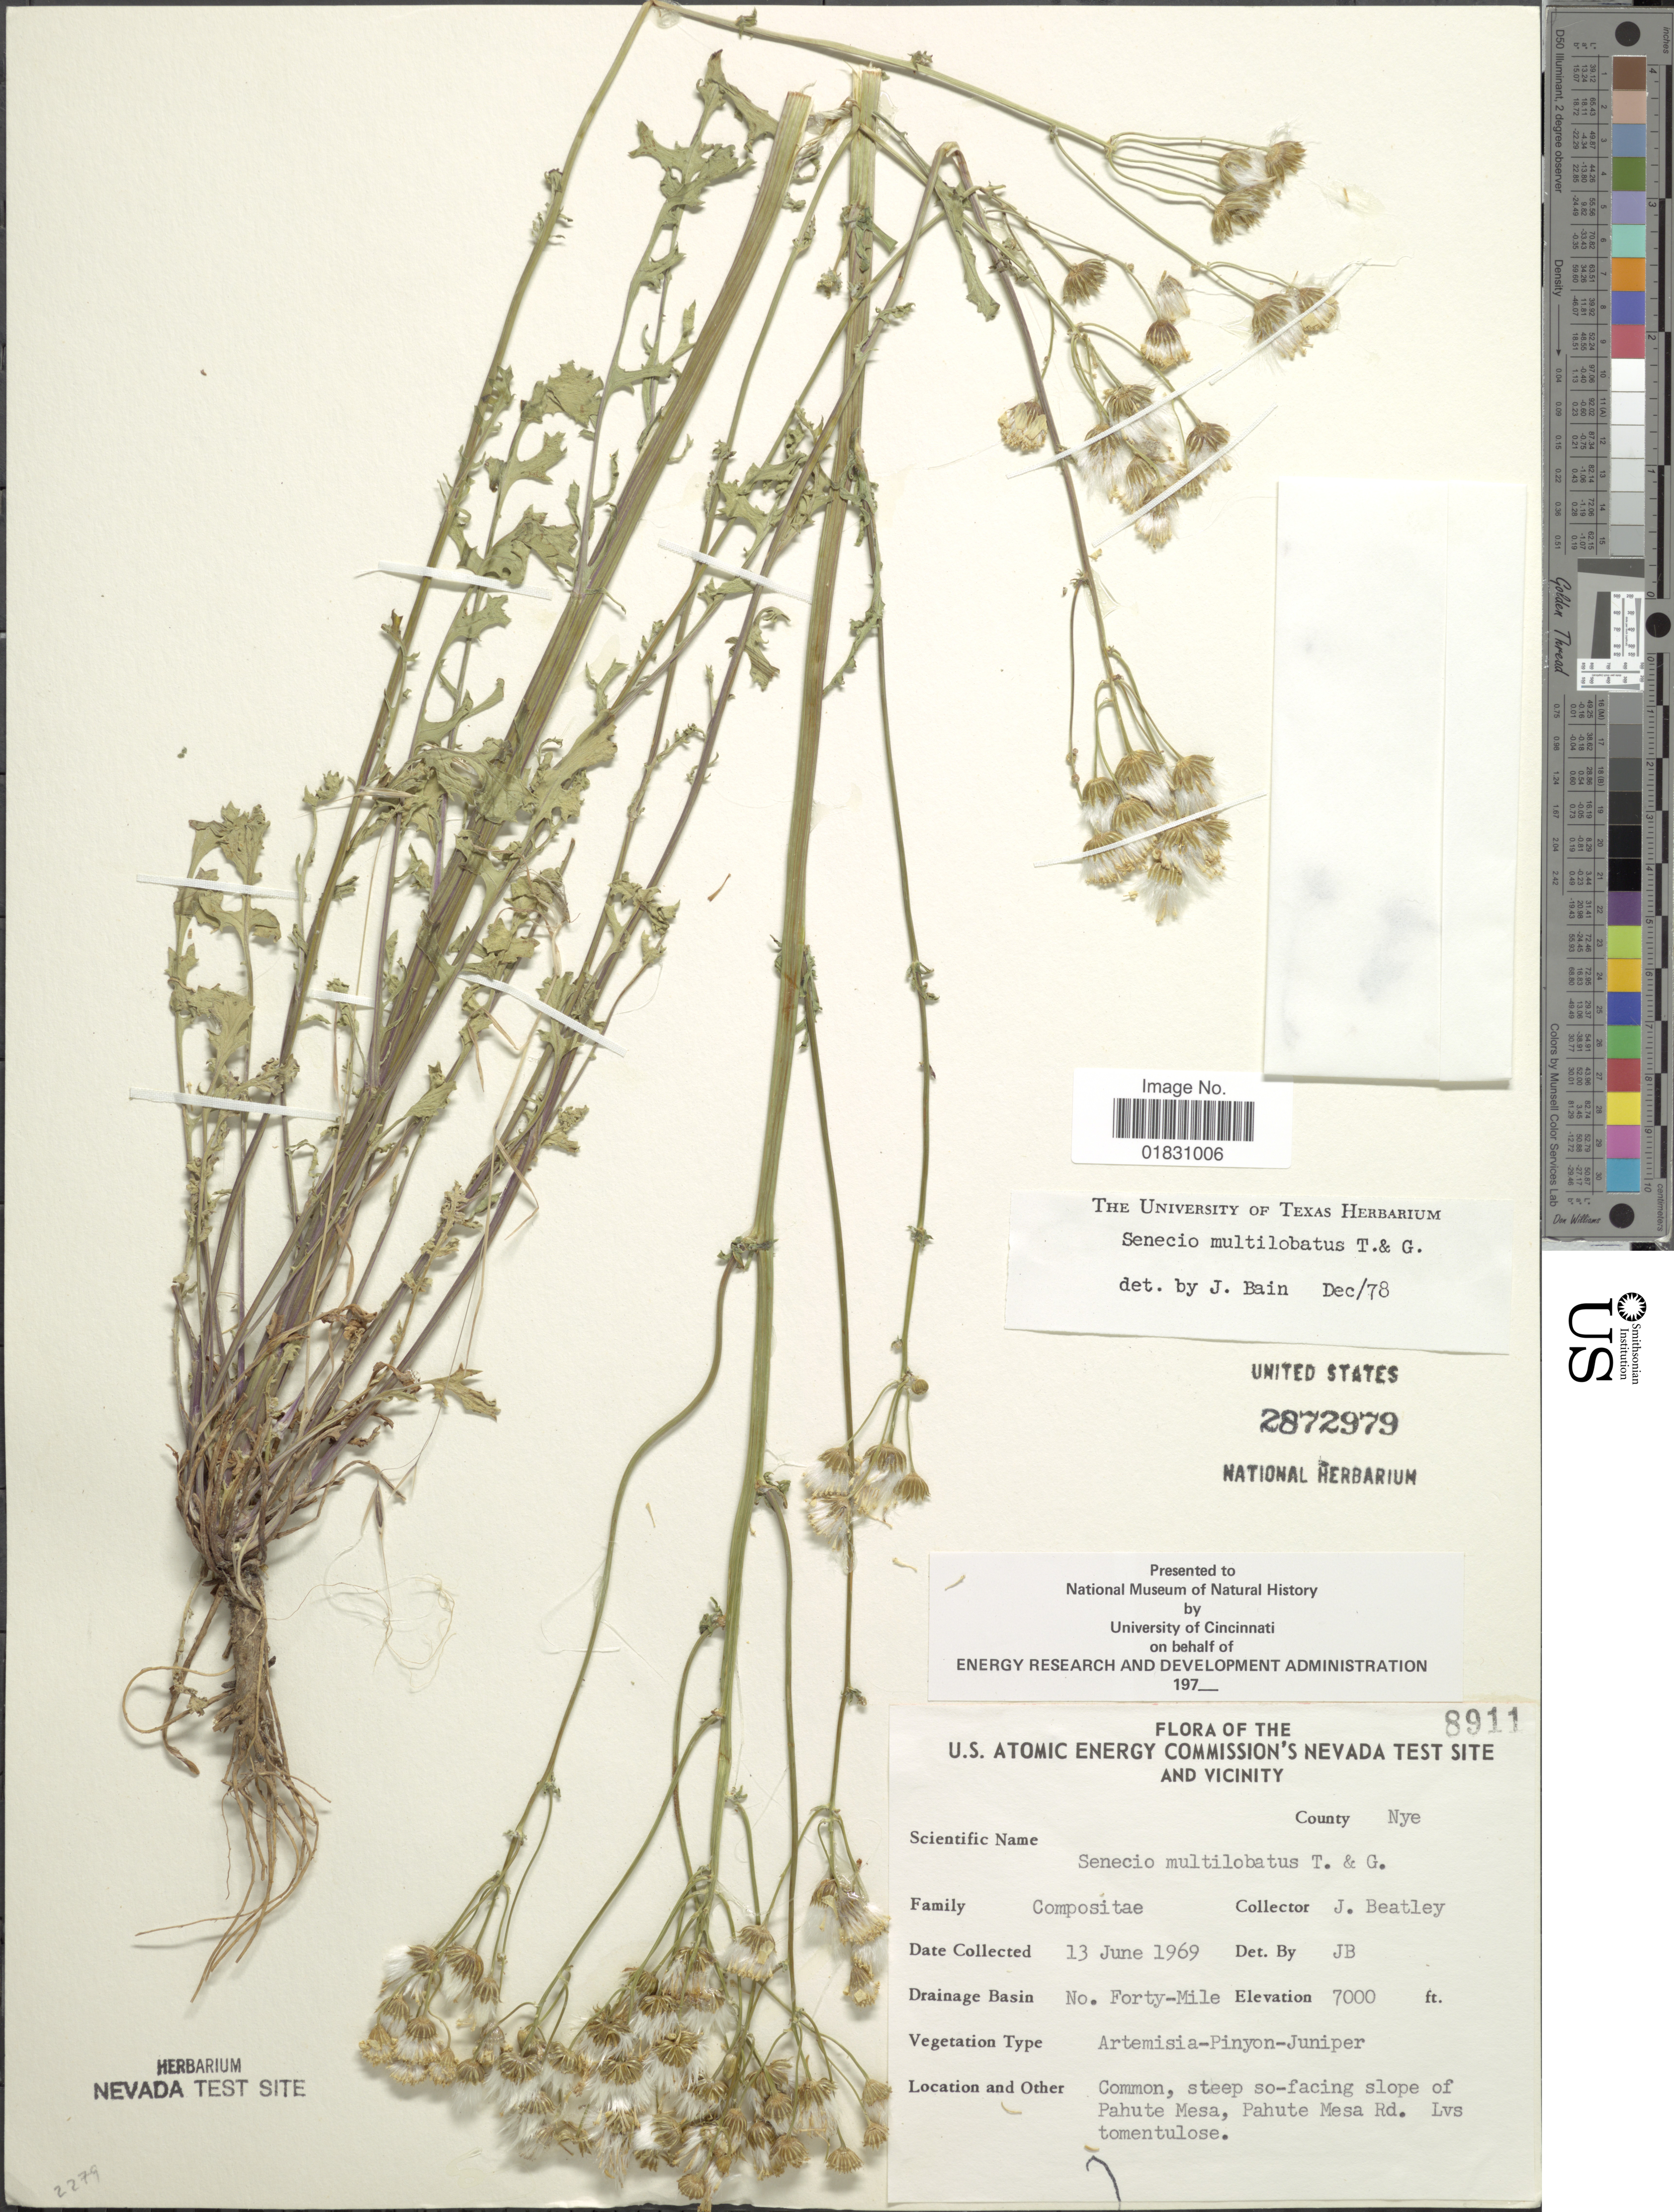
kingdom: Plantae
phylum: Tracheophyta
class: Magnoliopsida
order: Asterales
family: Asteraceae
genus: Packera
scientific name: Packera multilobata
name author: (Torr. & A. Gray) W.A. Weber & Á. Löve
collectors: J. C. Beatley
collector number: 8911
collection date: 1969-06-13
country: United States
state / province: Nevada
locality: U.S. Atomic Energy Commission's Nevada Test Site And Vicinity, County Nye, Drainage Basin No. Forty-Mile, Common, steep so-facing slope of Pahute Mesa, Pahute Mesa Rd.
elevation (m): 2134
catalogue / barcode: US 2872979